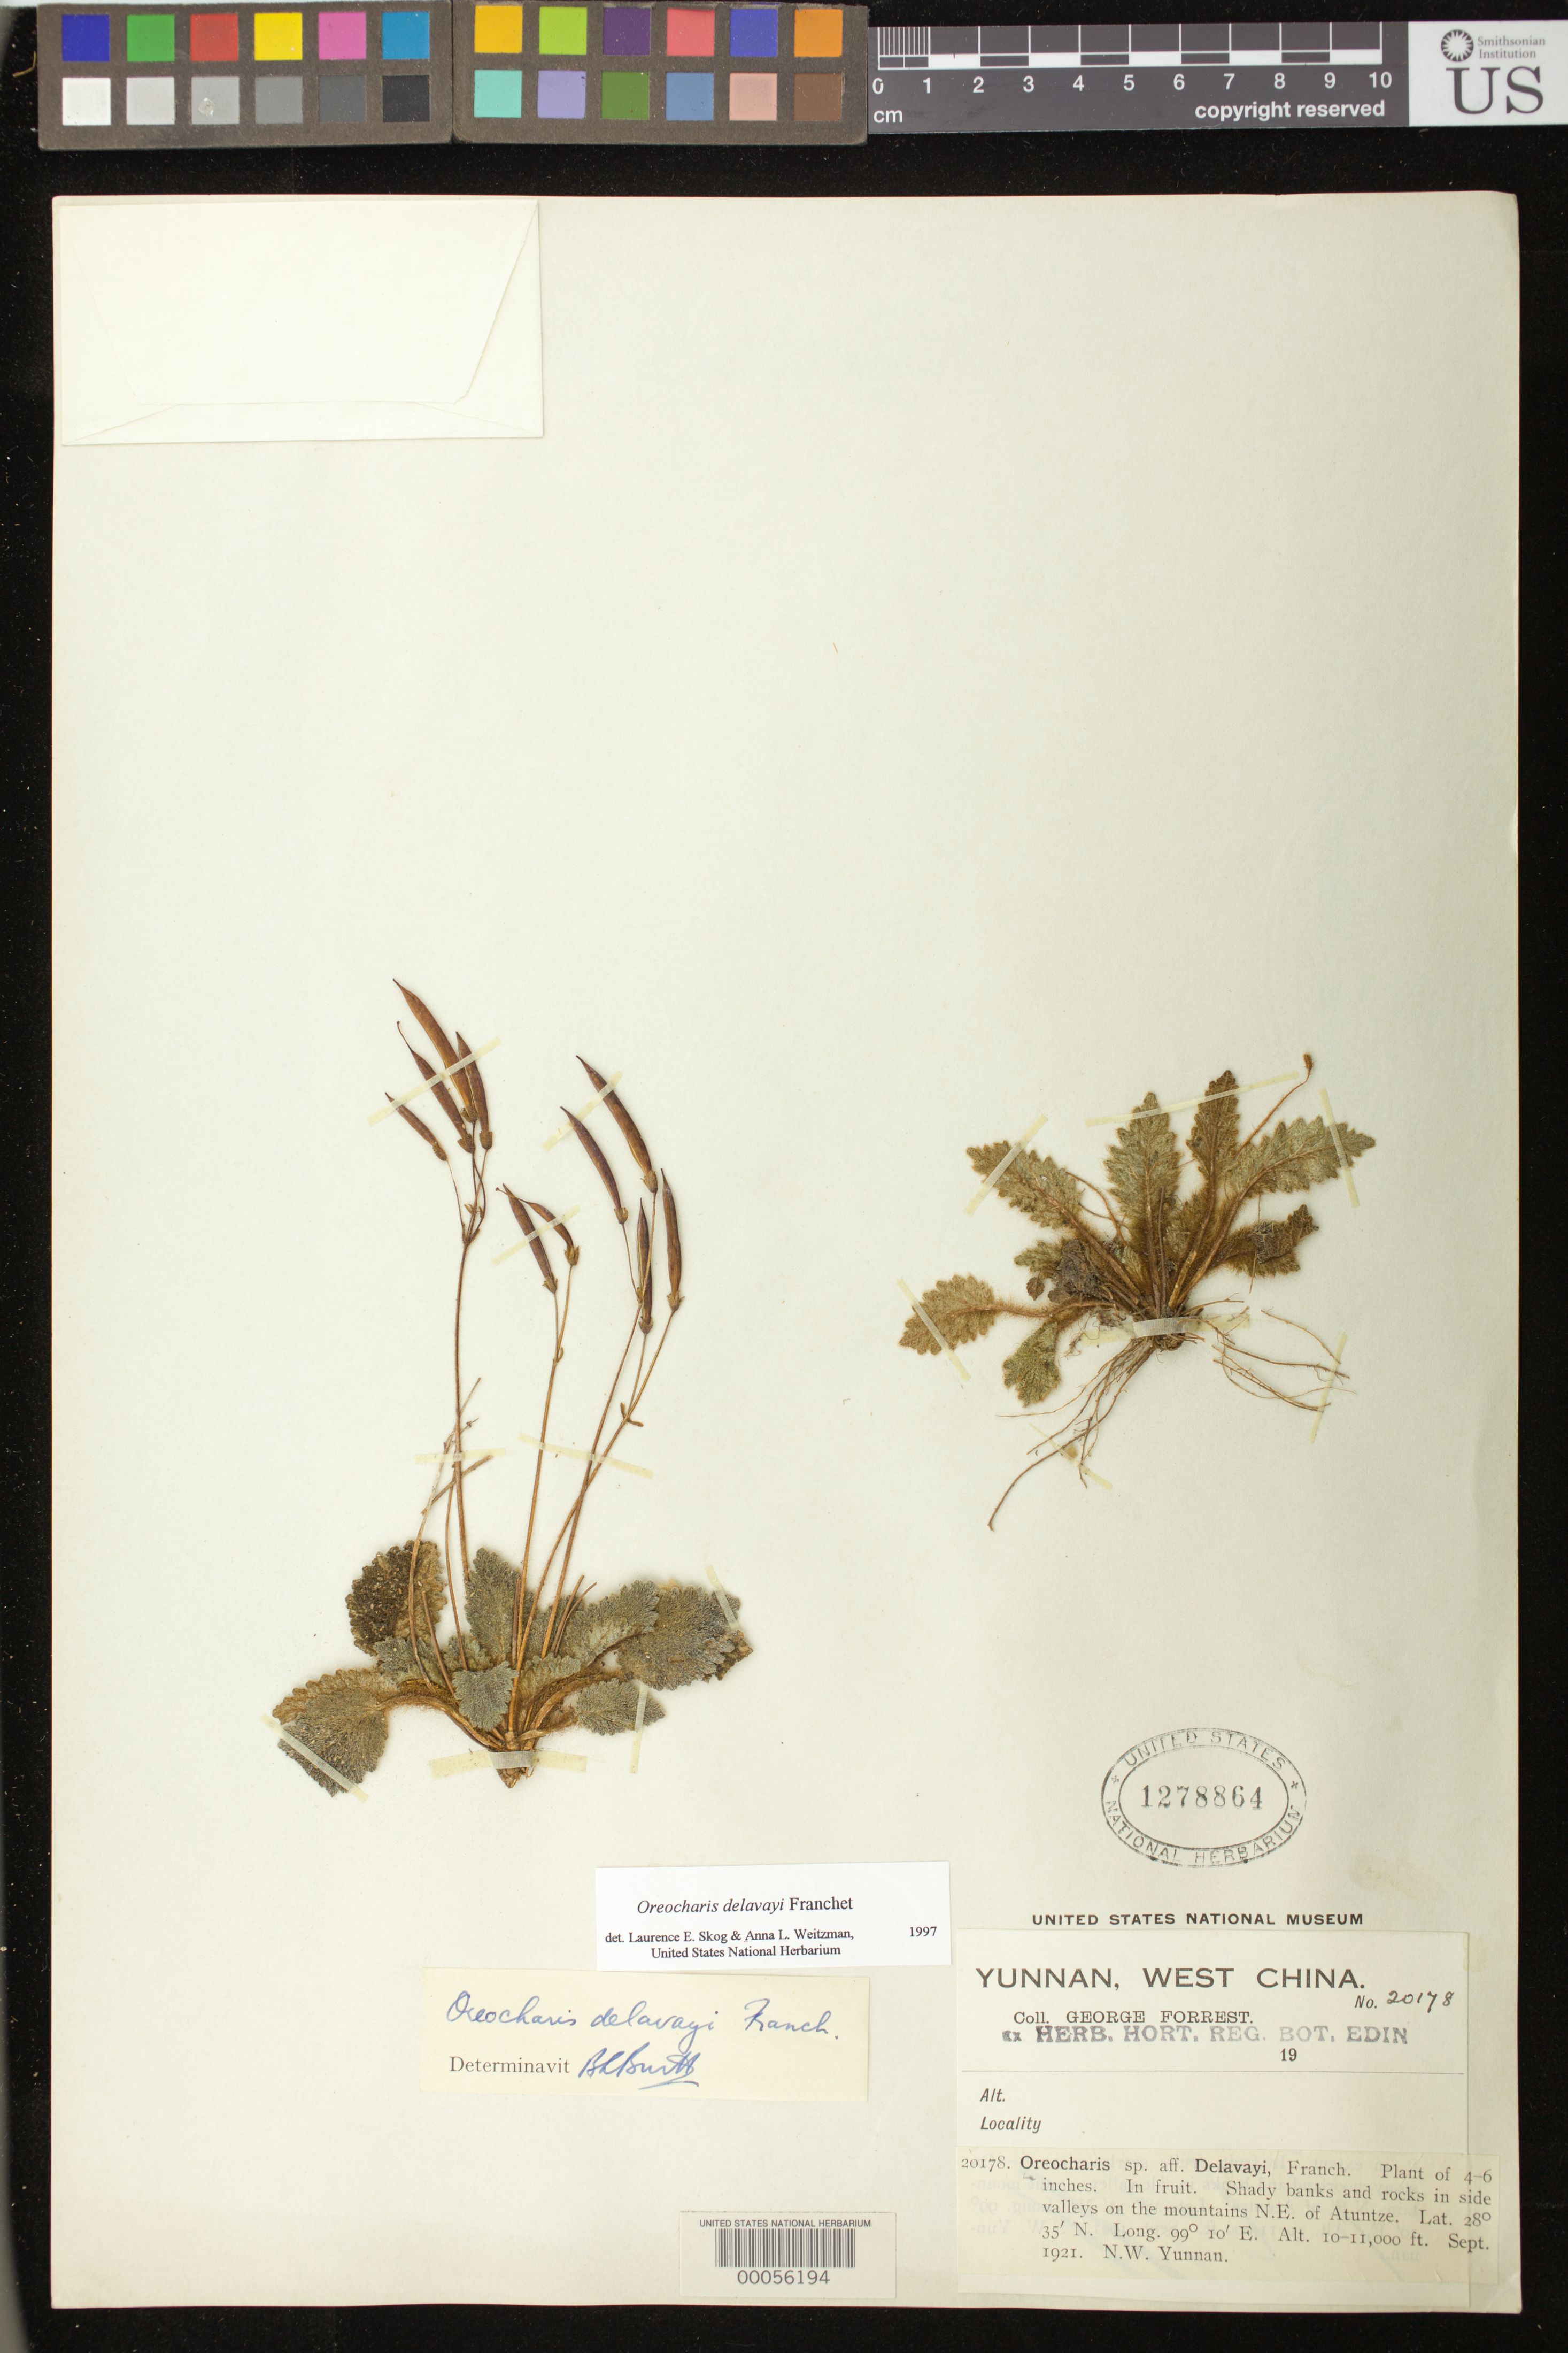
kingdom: Plantae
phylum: Tracheophyta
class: Magnoliopsida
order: Lamiales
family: Gesneriaceae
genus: Oreocharis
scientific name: Oreocharis delavayi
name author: Franch.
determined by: Burtt, B. L.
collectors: G. Forrest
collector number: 20178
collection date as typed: Sep 1921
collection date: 1921-09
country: China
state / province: Yunnan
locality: Mountains ne of atuntze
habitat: Shady banks and rocks of in side valleys on mountains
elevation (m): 3048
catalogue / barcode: US 1278864